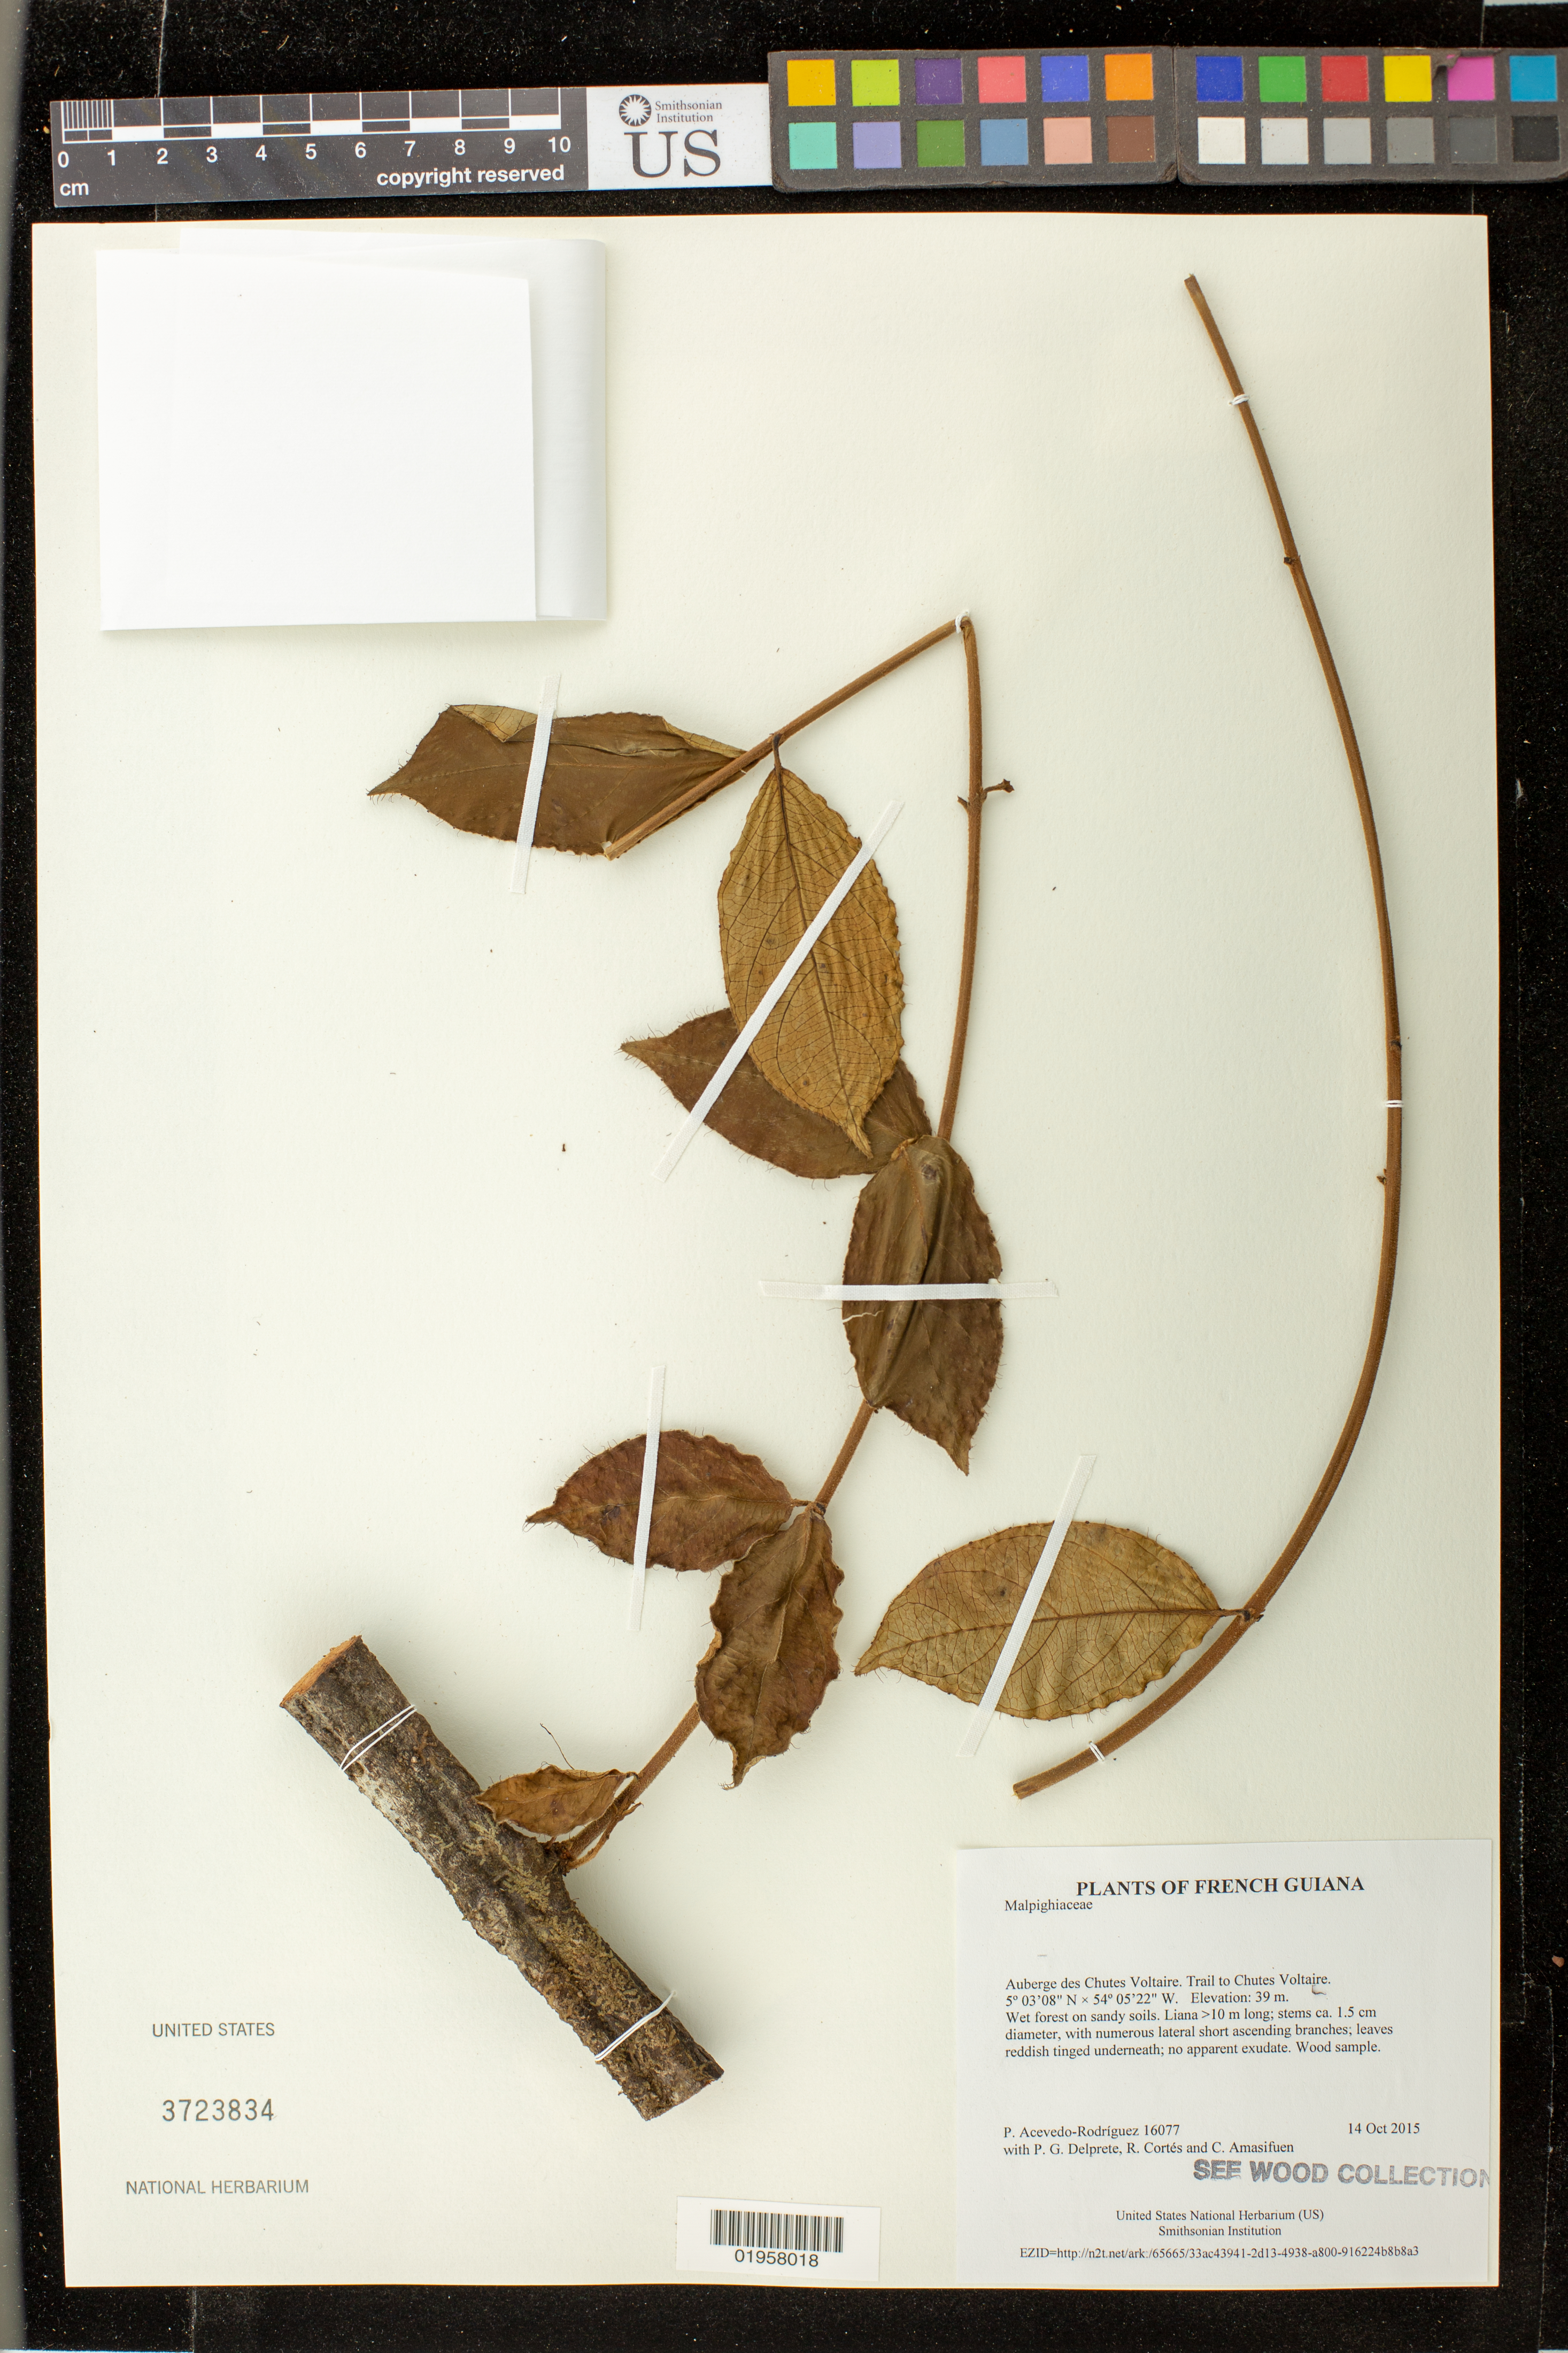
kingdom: Plantae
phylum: Tracheophyta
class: Magnoliopsida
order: Malpighiales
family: Malpighiaceae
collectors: P. Acevedo-Rodr., P. G. Delprete, R. Cortés & C. Amasifuen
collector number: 16077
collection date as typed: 14 October 2015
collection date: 2015-10-14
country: French Guiana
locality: Auberge des Chutes Voltaire. Trail to Chutes Voltaire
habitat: Wet forest on sandy soils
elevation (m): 39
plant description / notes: US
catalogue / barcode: US 3723834